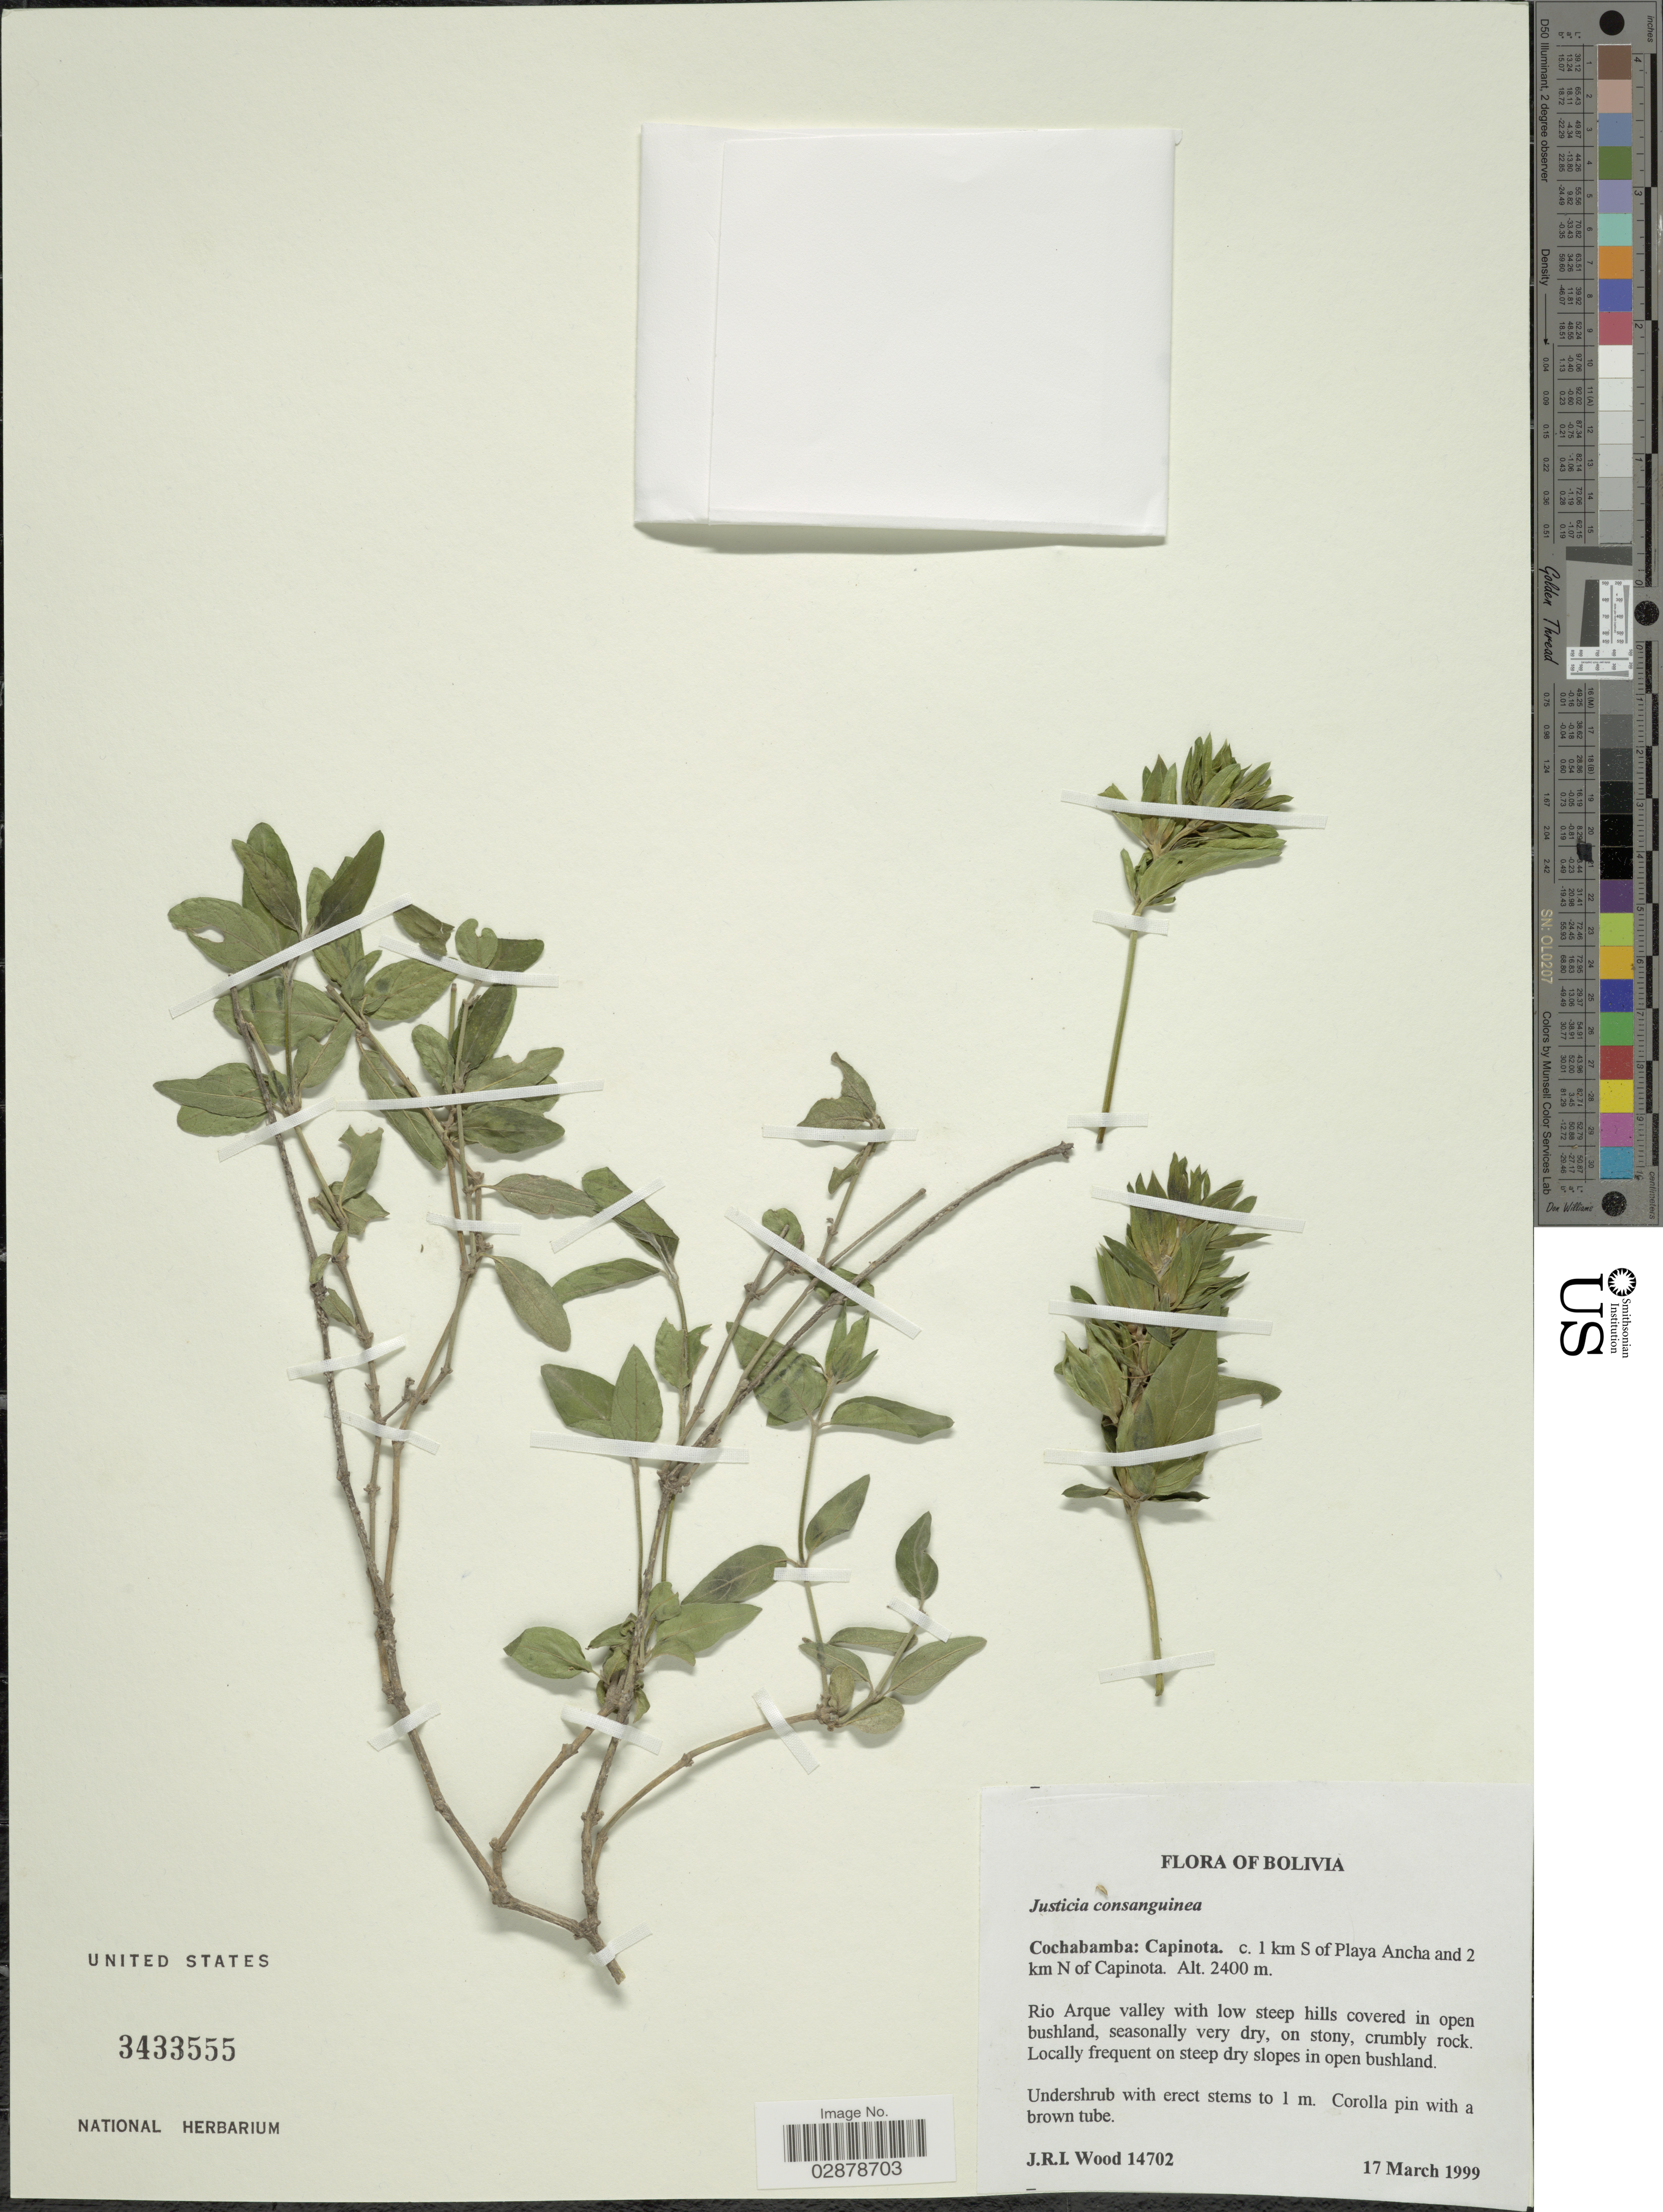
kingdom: Plantae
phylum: Tracheophyta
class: Magnoliopsida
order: Lamiales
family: Acanthaceae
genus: Justicia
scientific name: Justicia consanguinea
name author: (Lindau) Wassh. & C. Ezcurra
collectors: J. R. I. Wood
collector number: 14702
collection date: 1999-03-17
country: Bolivia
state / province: Cochabamba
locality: Capinota, c. 1 km S of Playa Ancha and 2 km N of Capinota, Rio Arque valley with low steep hills.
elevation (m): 2400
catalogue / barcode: US 3433555